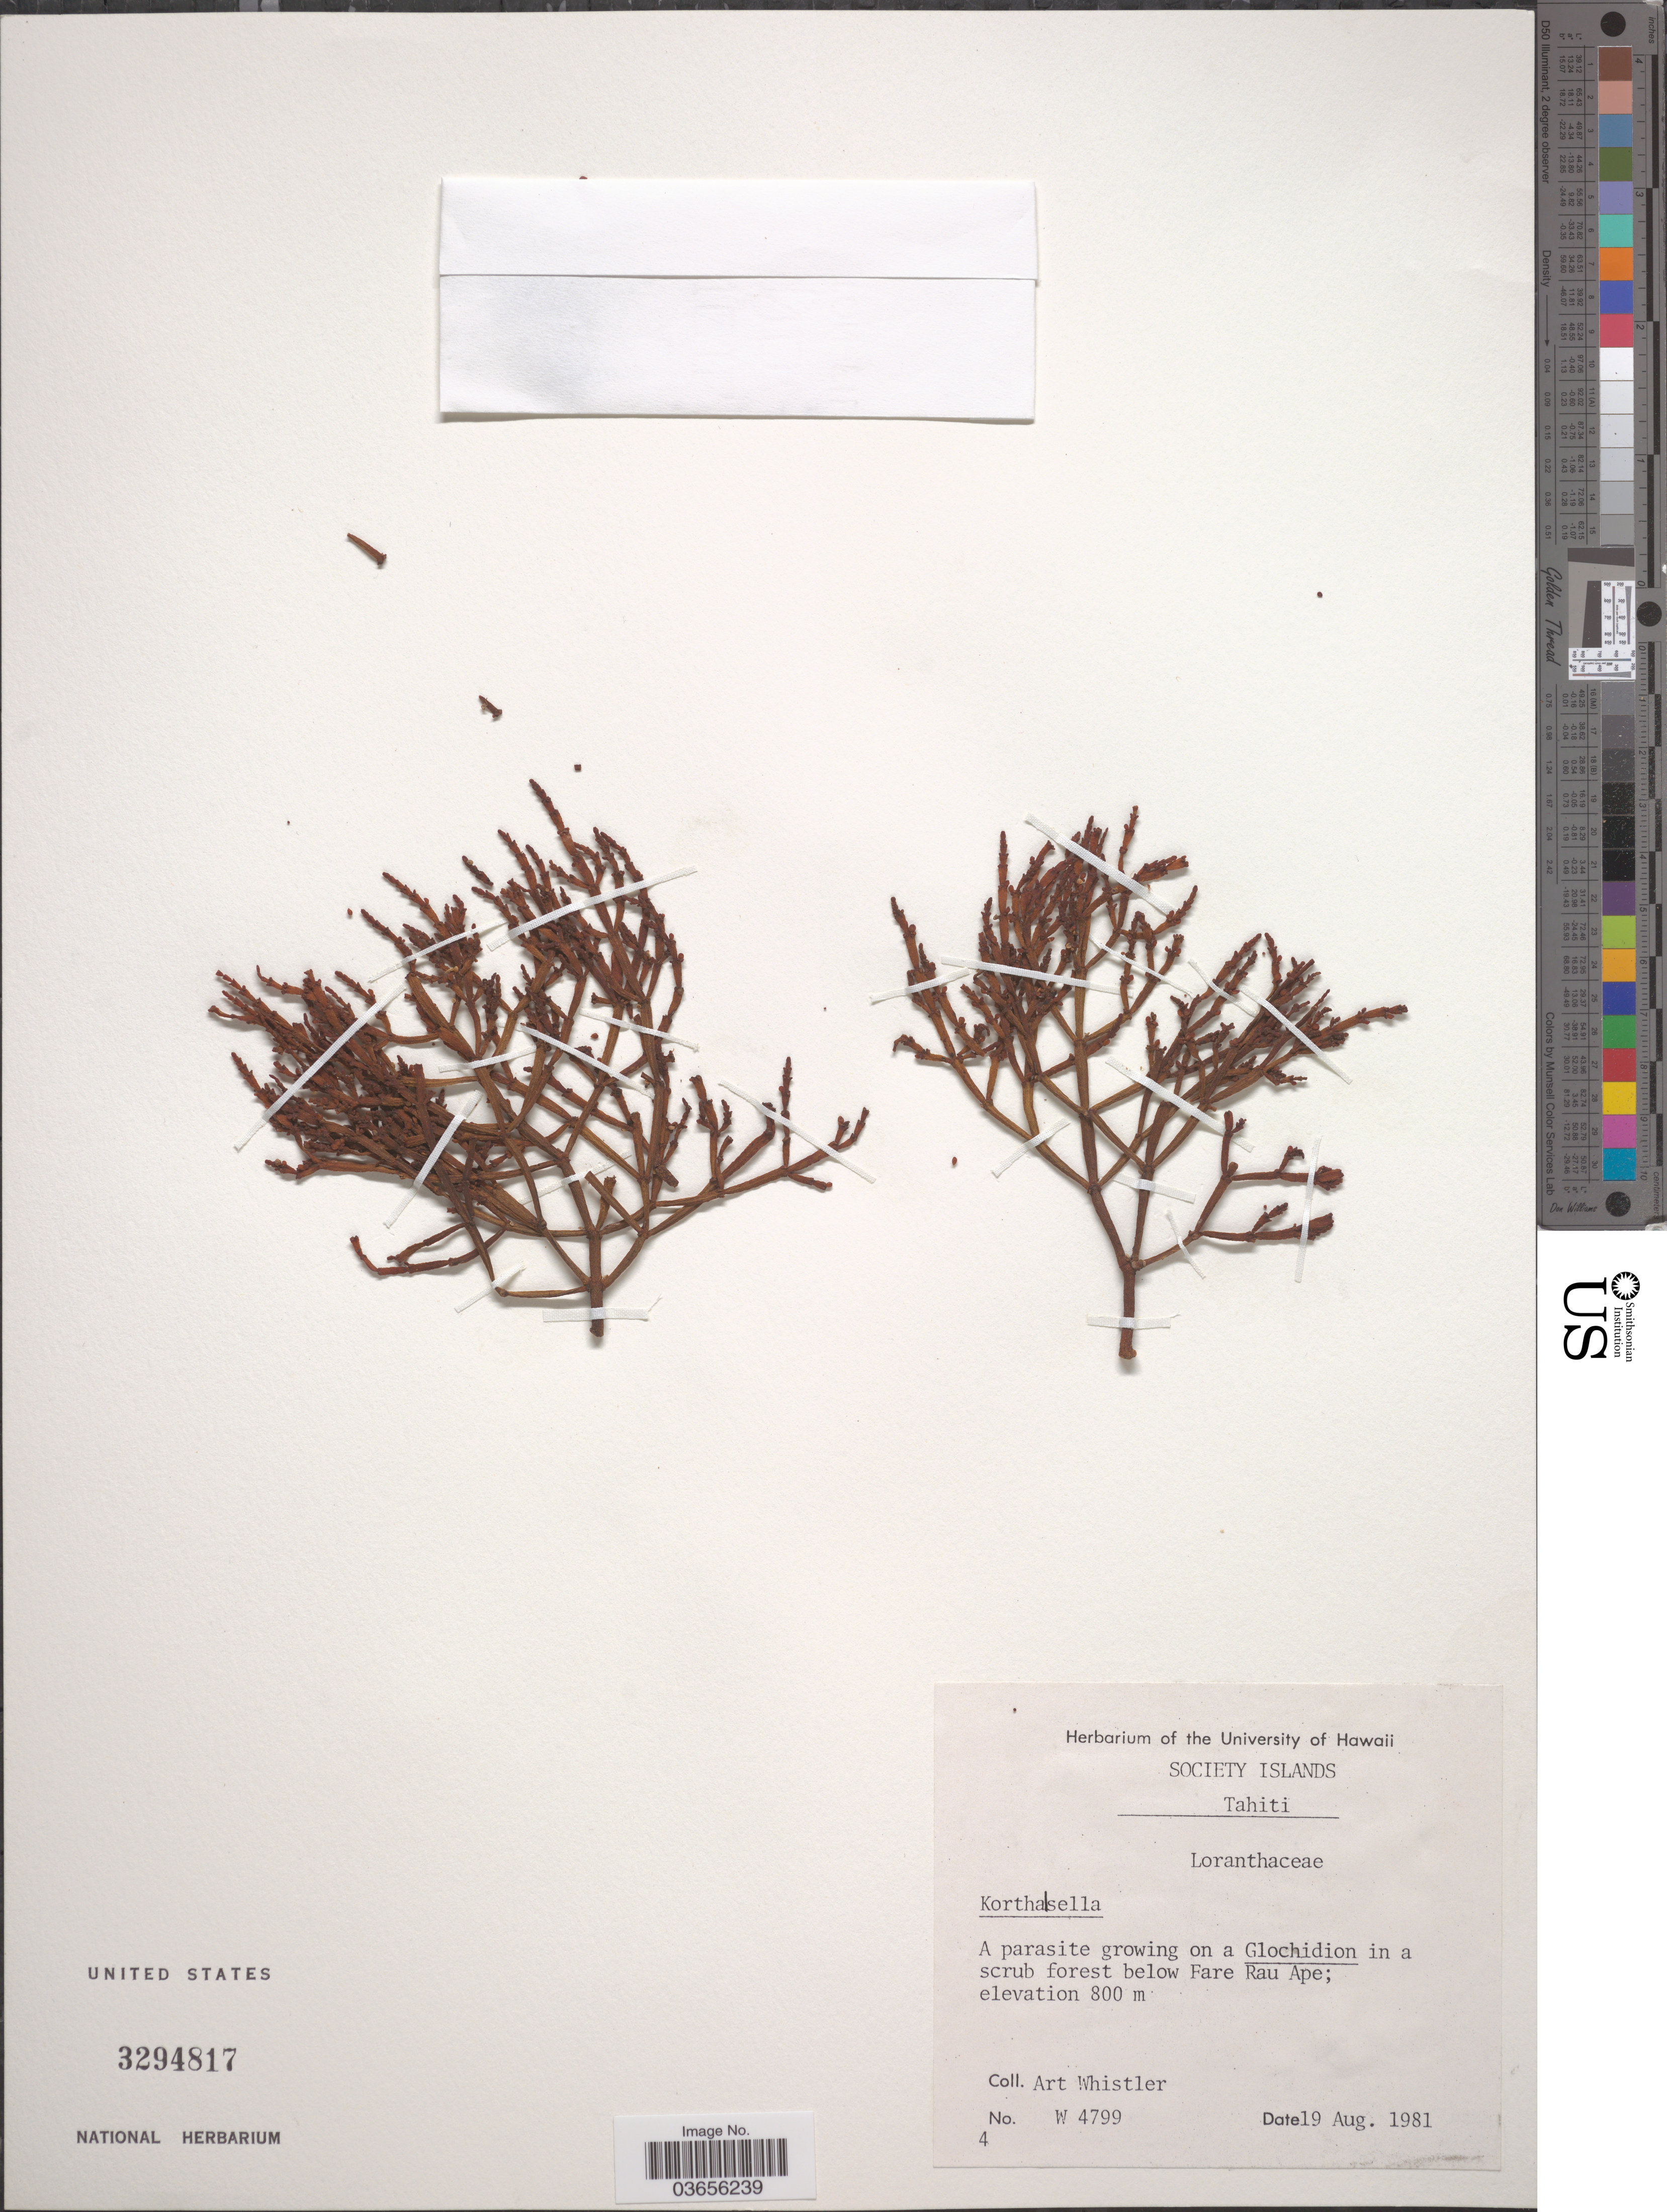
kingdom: Plantae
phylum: Tracheophyta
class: Magnoliopsida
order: Santalales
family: Viscaceae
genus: Korthalsella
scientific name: Korthalsella sp.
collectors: A. Whistler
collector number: W4799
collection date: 1981-08-19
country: French Polynesia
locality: Society Islands. Tahiti. Below Fare Rau Ape.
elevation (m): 800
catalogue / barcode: US 3294817